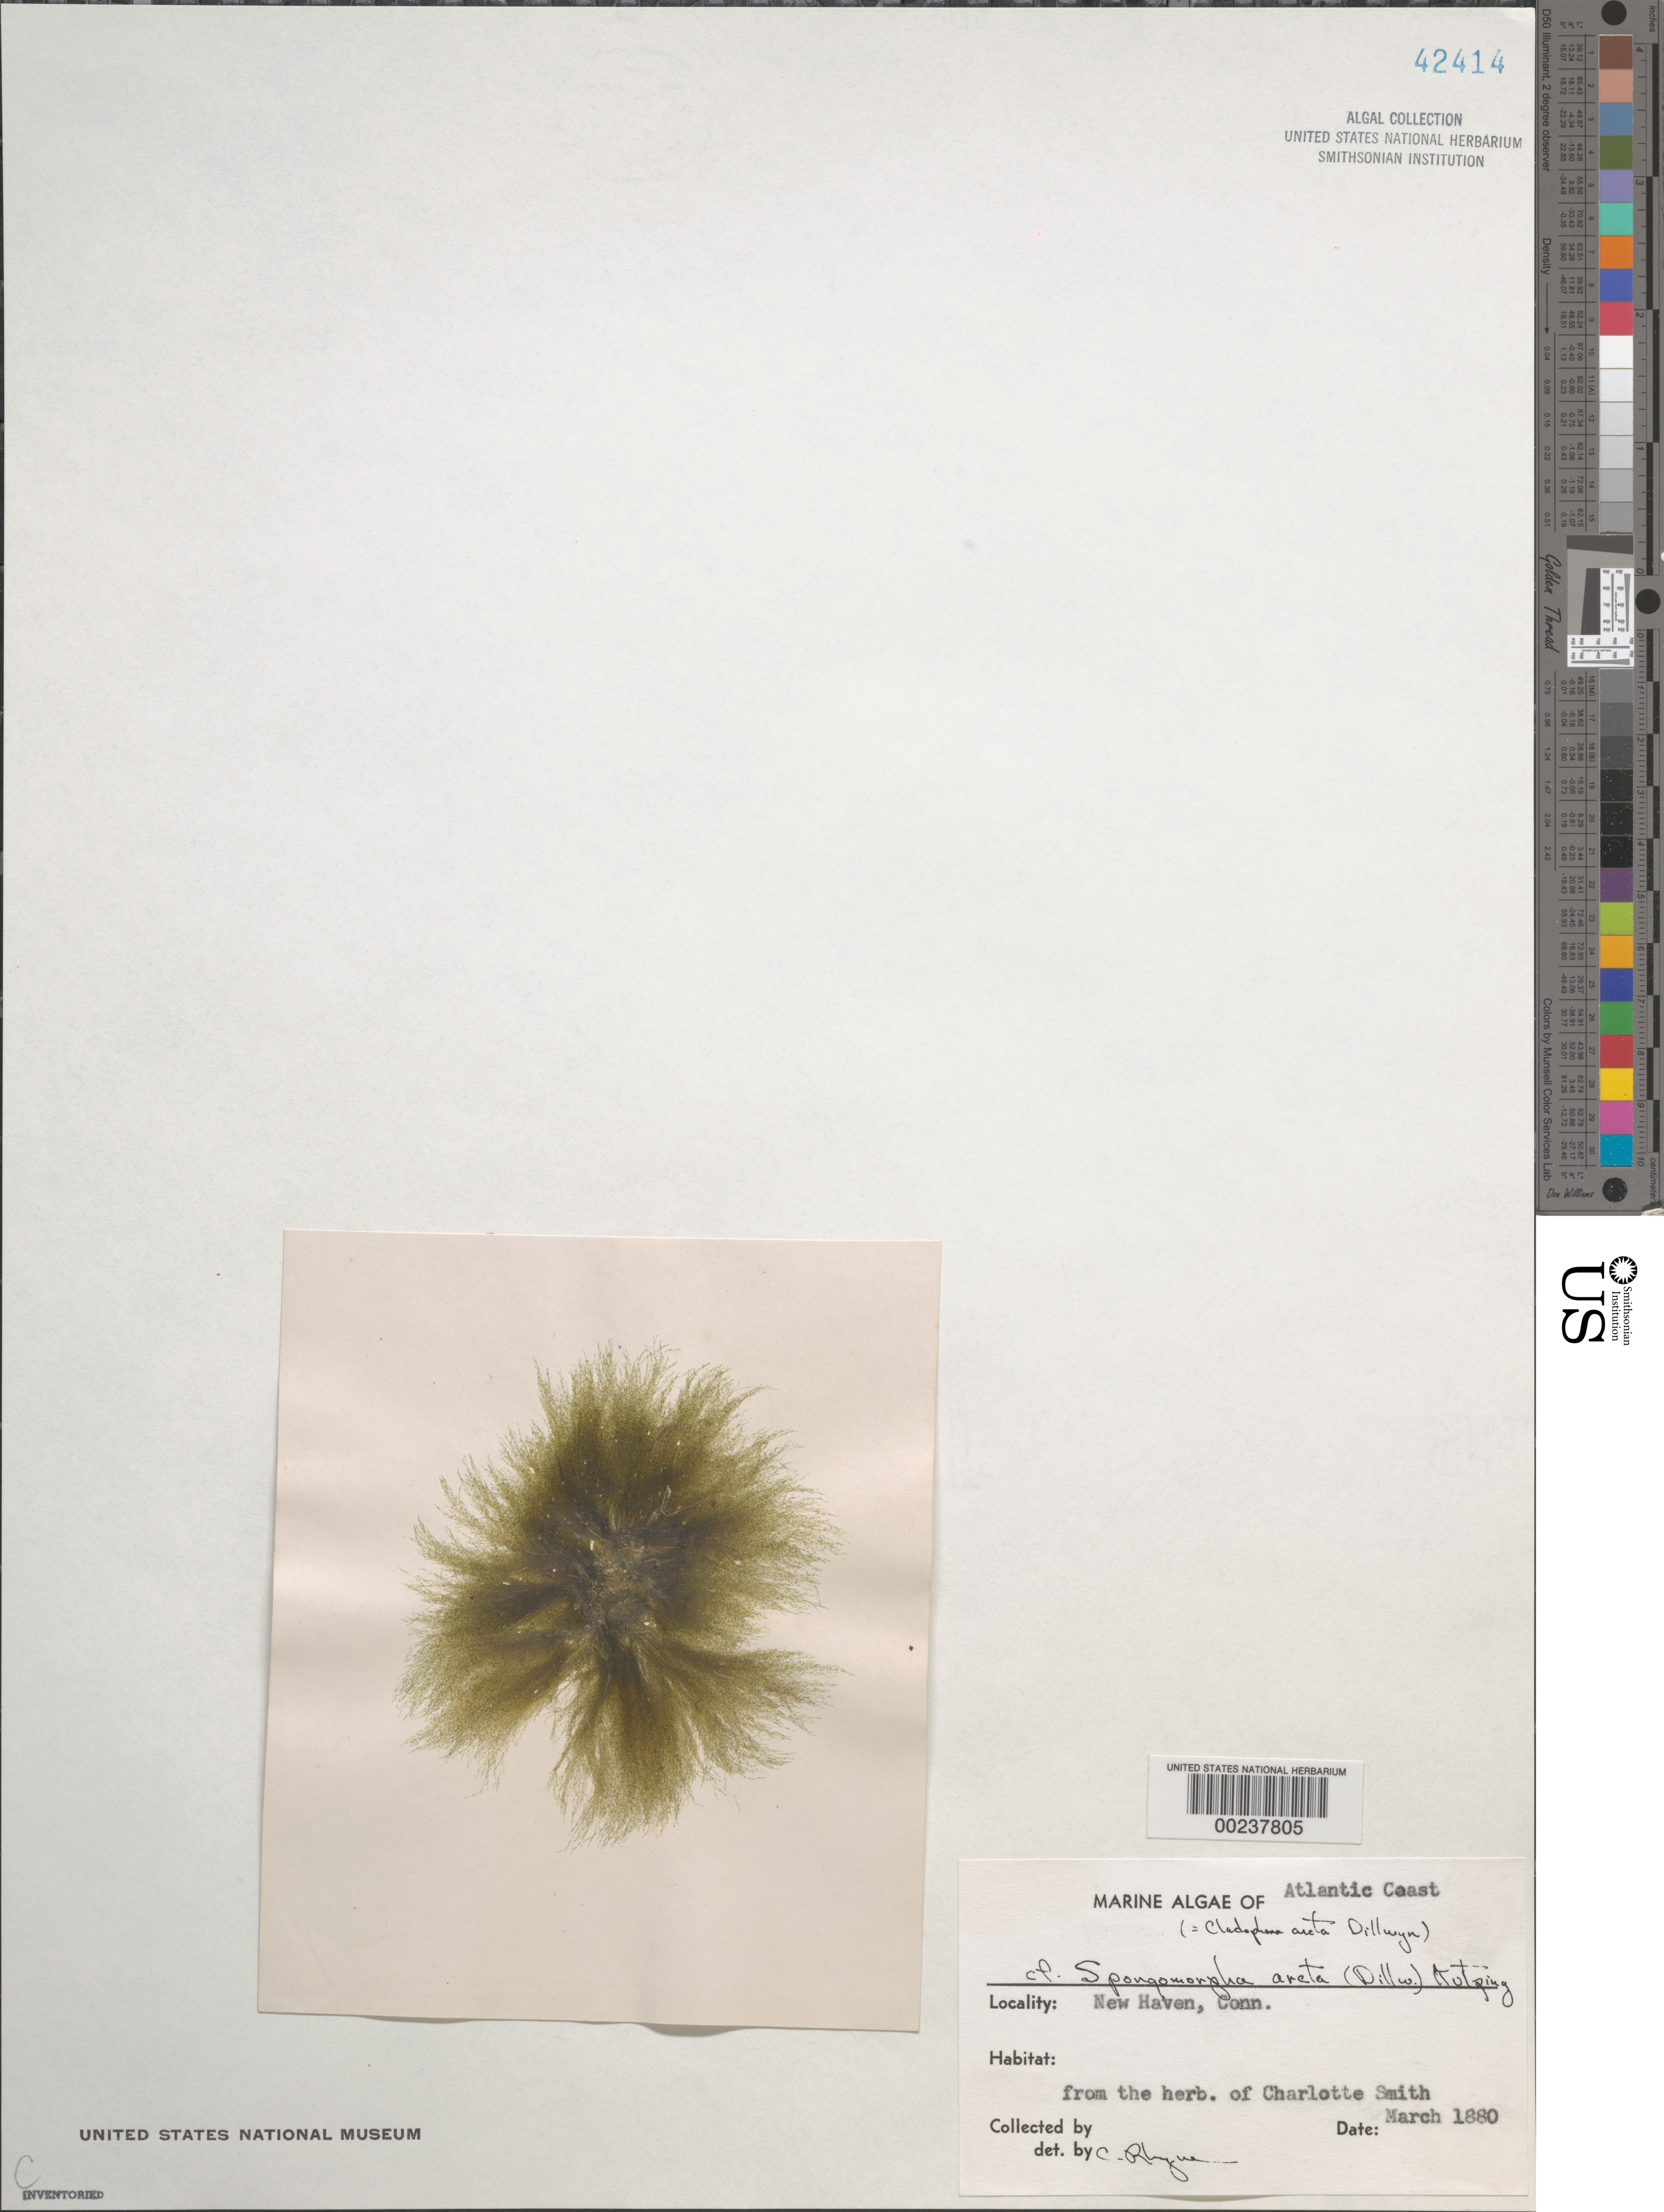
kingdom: Plantae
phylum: Chlorophyta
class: Ulvophyceae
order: Ulotrichales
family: Ulotrichaceae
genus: Acrosiphonia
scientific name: Acrosiphonia arcta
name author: (Dillwyn) Gain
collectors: Charlotte Smith (herbarium)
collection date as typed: Mar 1880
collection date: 1880-03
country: United States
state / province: Connecticut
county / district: New Haven County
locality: New Haven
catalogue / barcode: US 42414